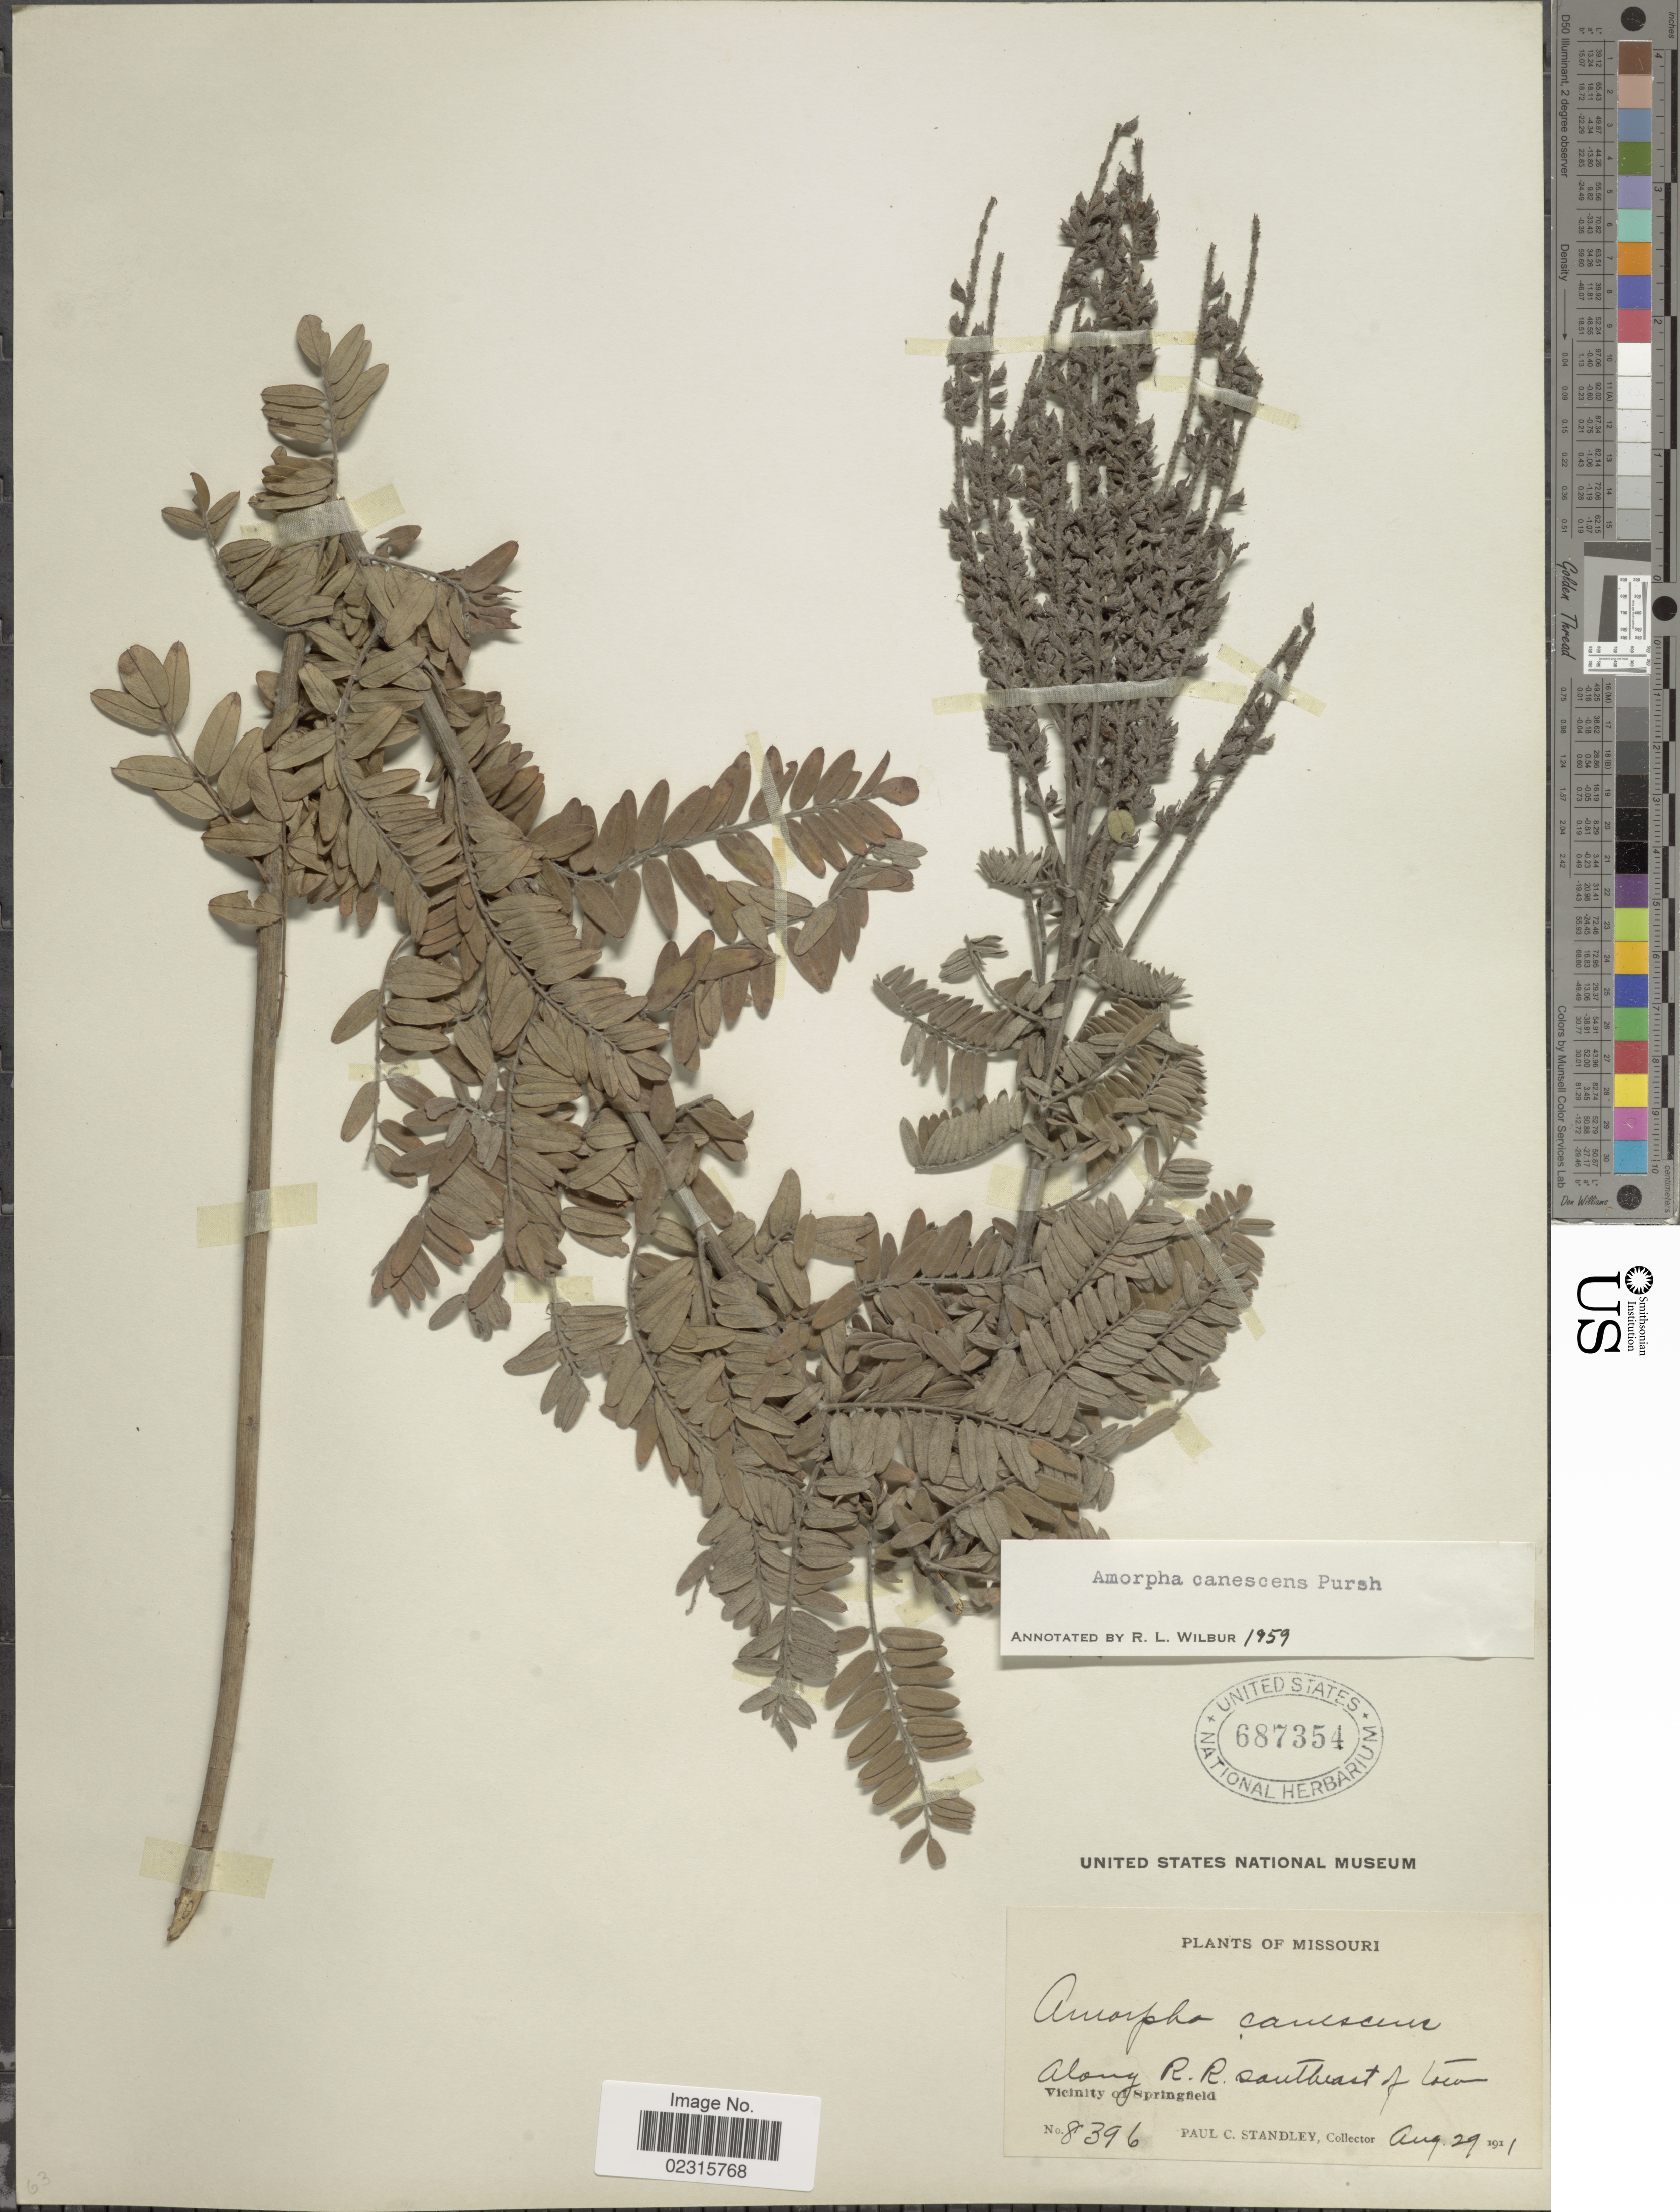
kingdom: Plantae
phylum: Tracheophyta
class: Magnoliopsida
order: Fabales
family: Fabaceae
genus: Amorpha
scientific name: Amorpha canescens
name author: Pursh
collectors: P. C. Standley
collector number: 8396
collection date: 1911-08-29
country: United States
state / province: Missouri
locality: Along RR southeast of town, Vicinity of Springfield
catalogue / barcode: US 687354